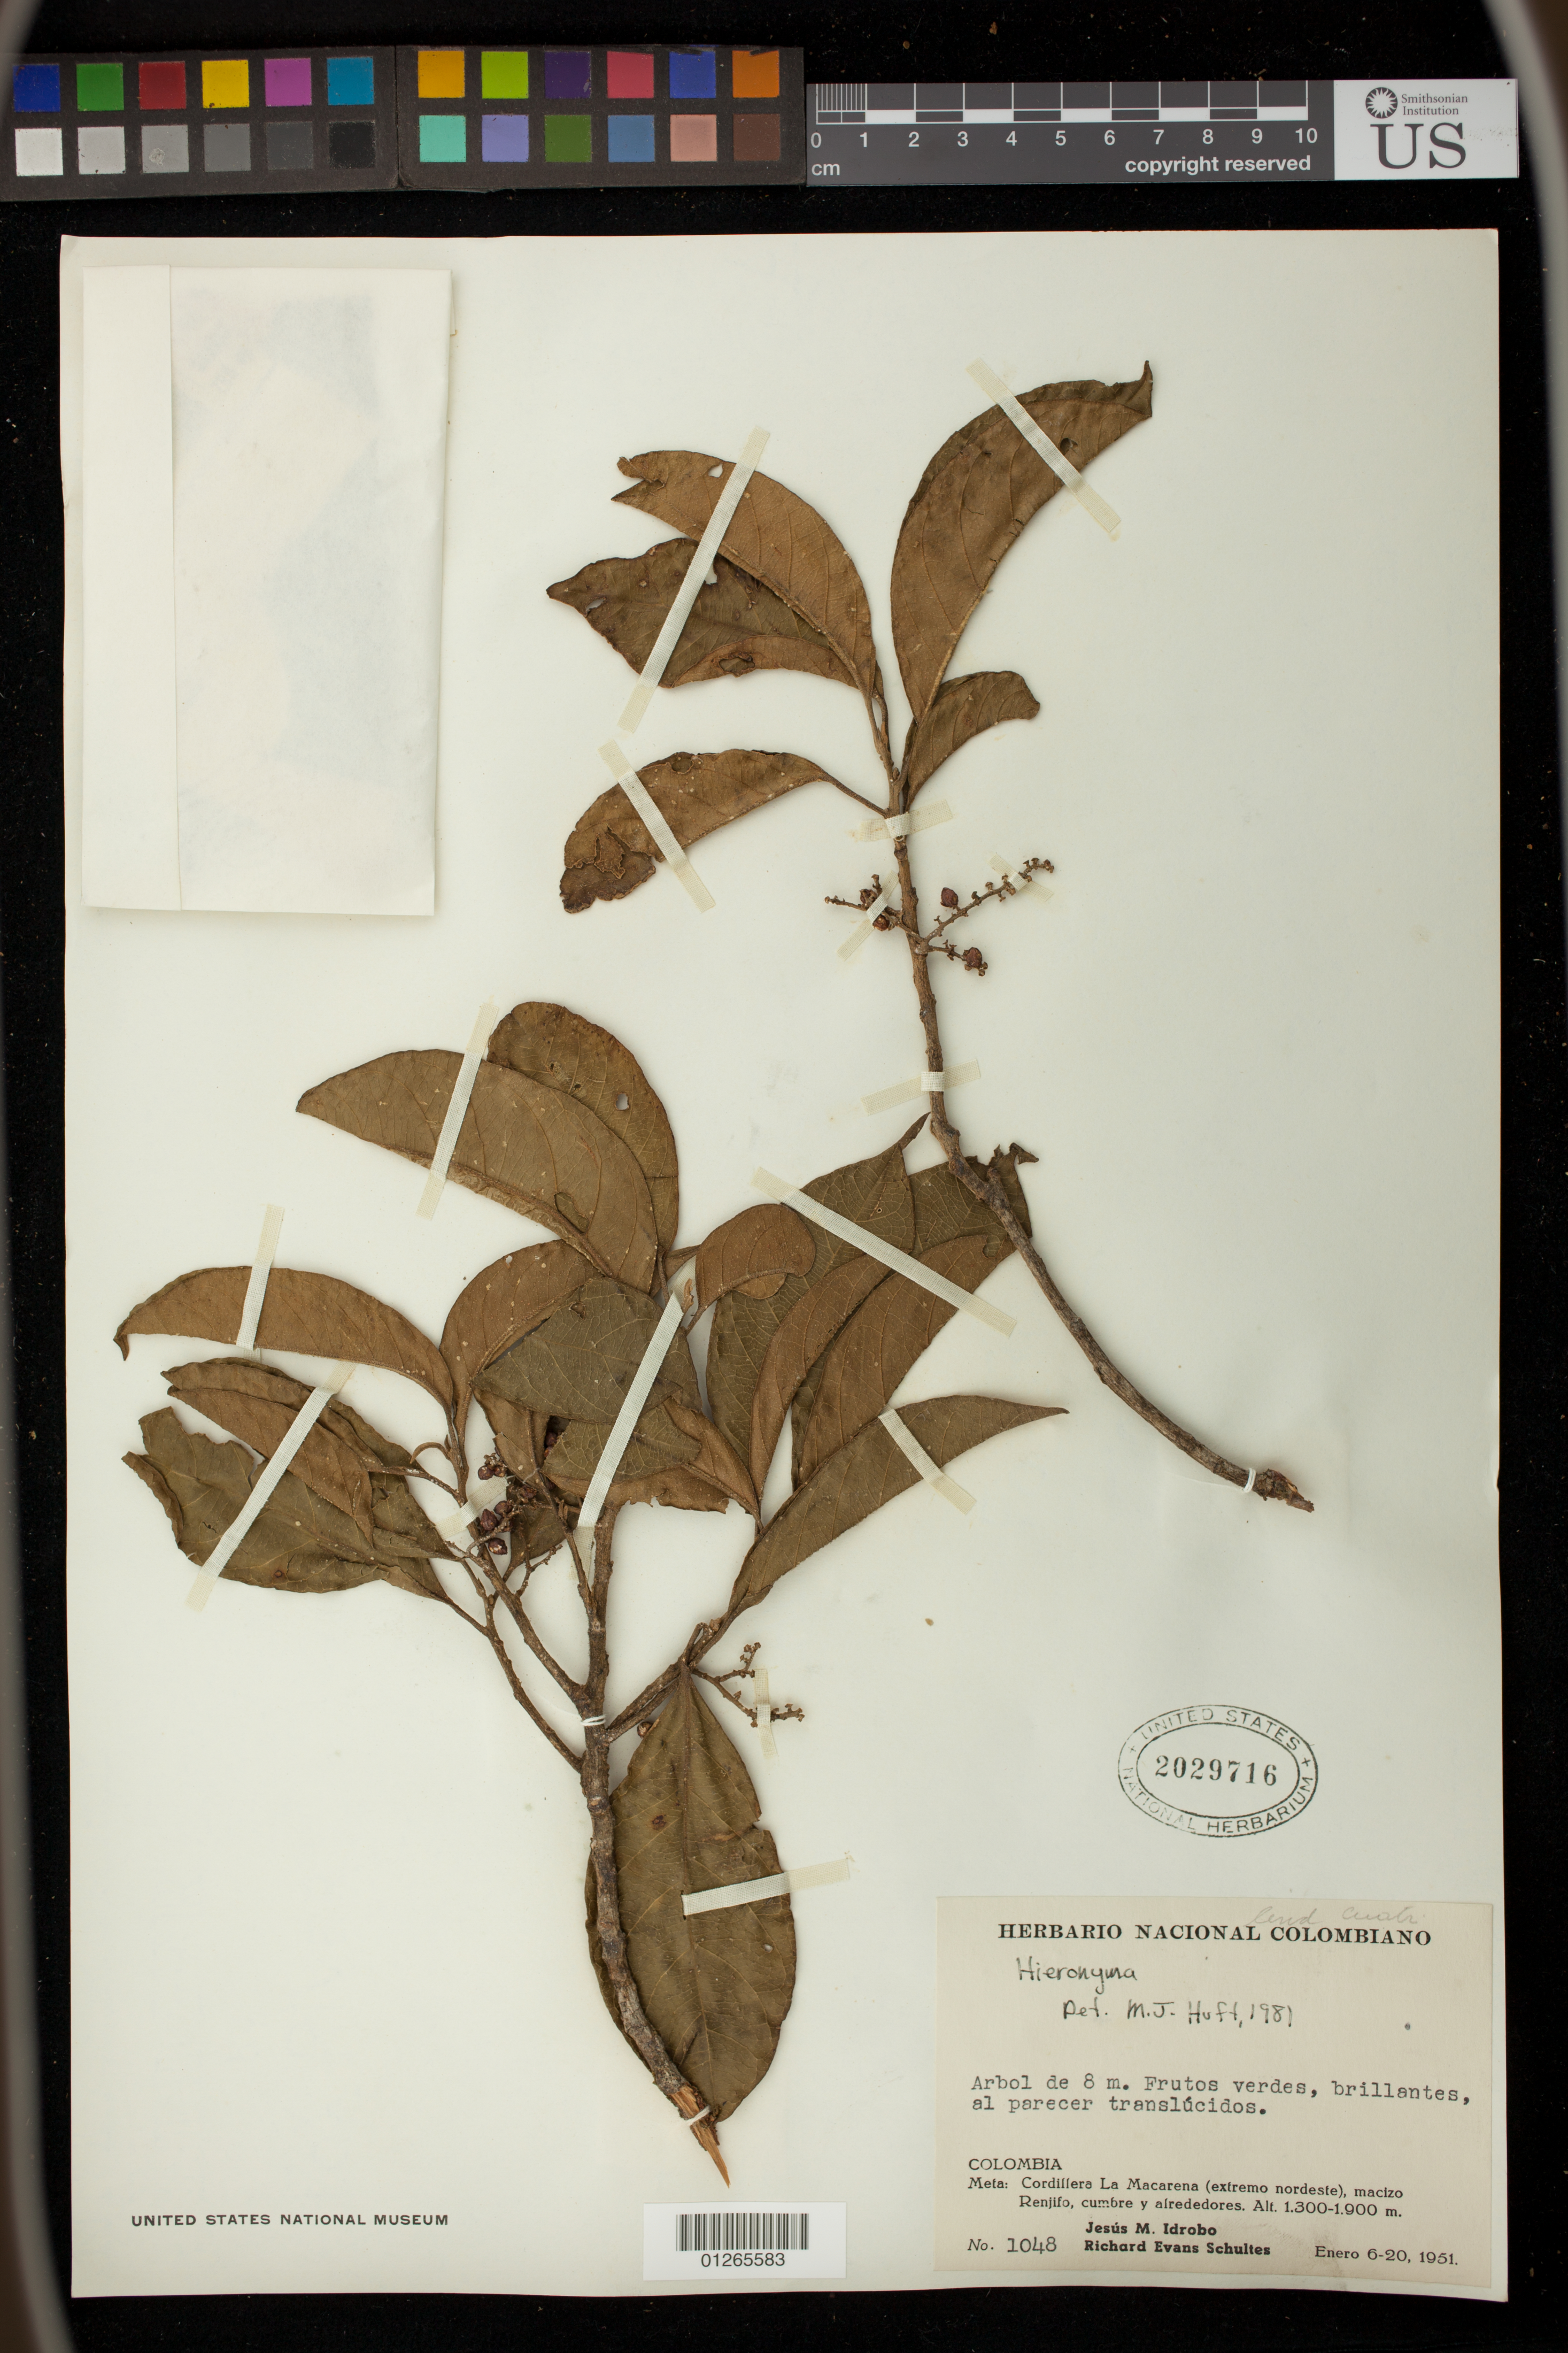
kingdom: Plantae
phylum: Tracheophyta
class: Magnoliopsida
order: Malpighiales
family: Phyllanthaceae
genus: Hieronyma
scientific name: Hieronyma sp.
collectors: J. M. Idrobo & R. Schultes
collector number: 1048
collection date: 1951-01-06/1951-01-20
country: Colombia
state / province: Meta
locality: Mataje village, Rio Mataje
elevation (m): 1300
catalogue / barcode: US 2029716